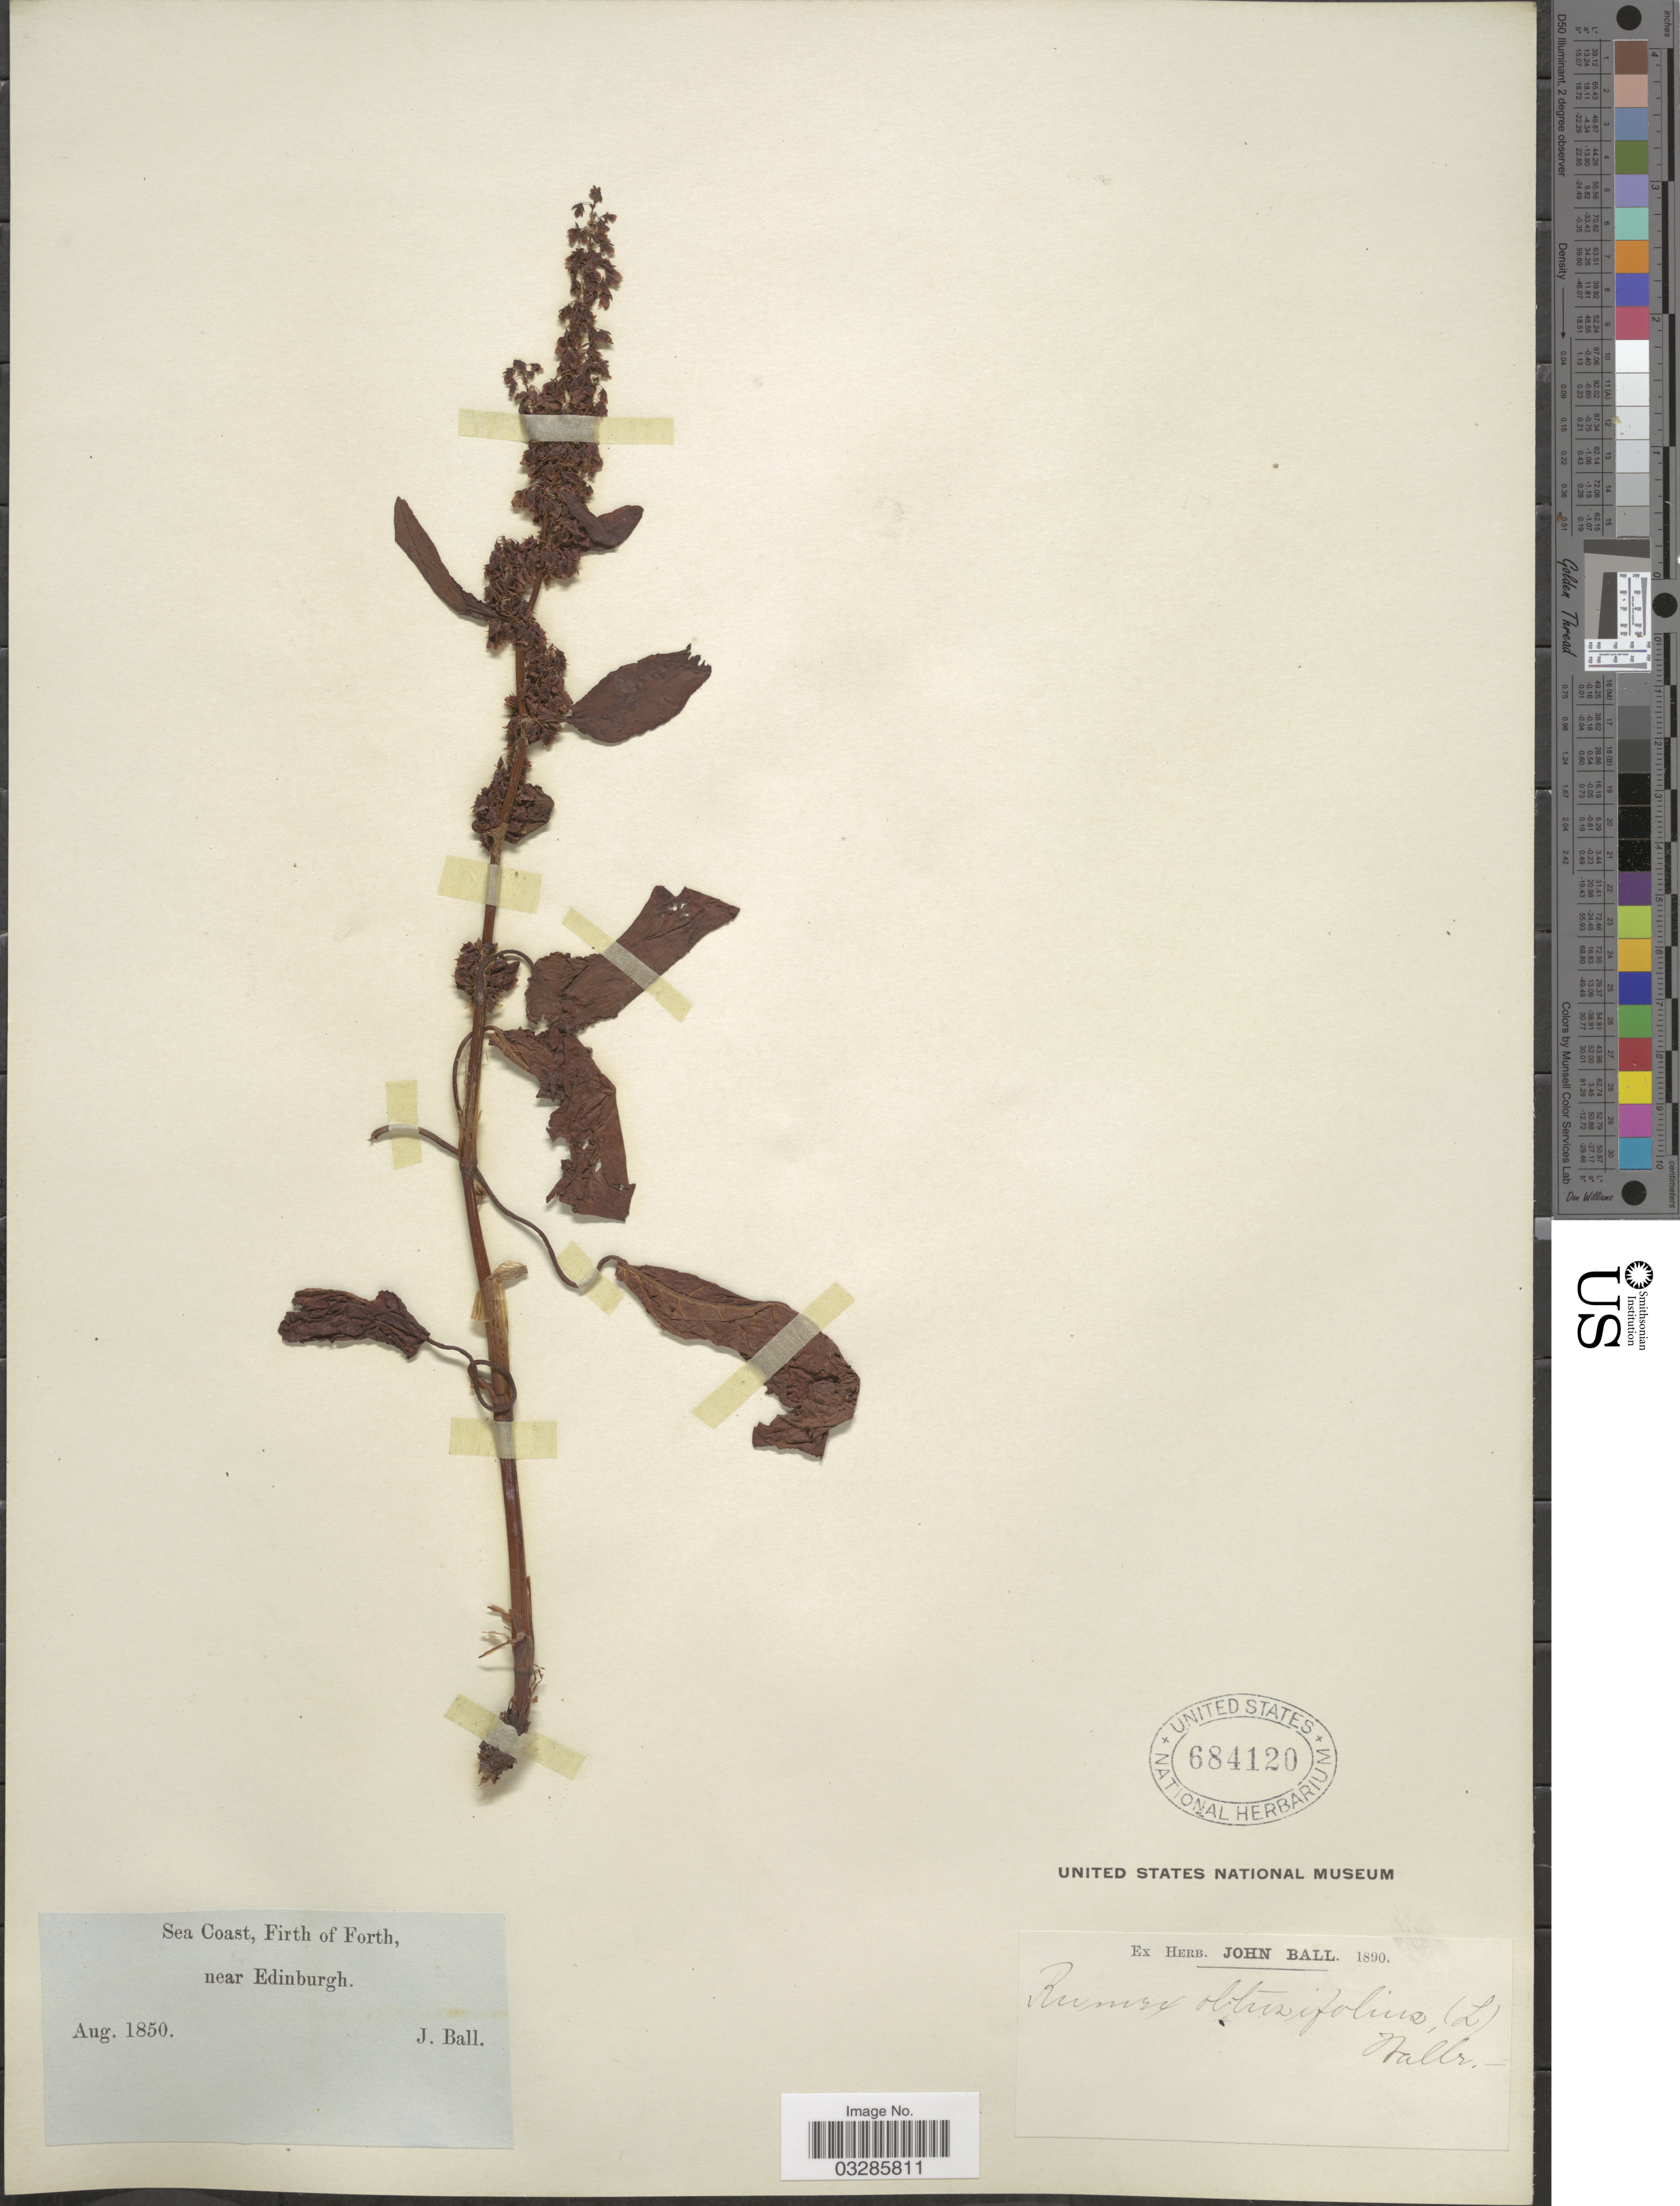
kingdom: Plantae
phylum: Tracheophyta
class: Magnoliopsida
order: Caryophyllales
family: Polygonaceae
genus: Rumex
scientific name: Rumex obtusifolius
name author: L.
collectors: J. Ball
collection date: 1850-08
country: United Kingdom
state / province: Scotland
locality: Sea Coast, Firth of Forth, near Edinburgh.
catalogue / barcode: US 684120